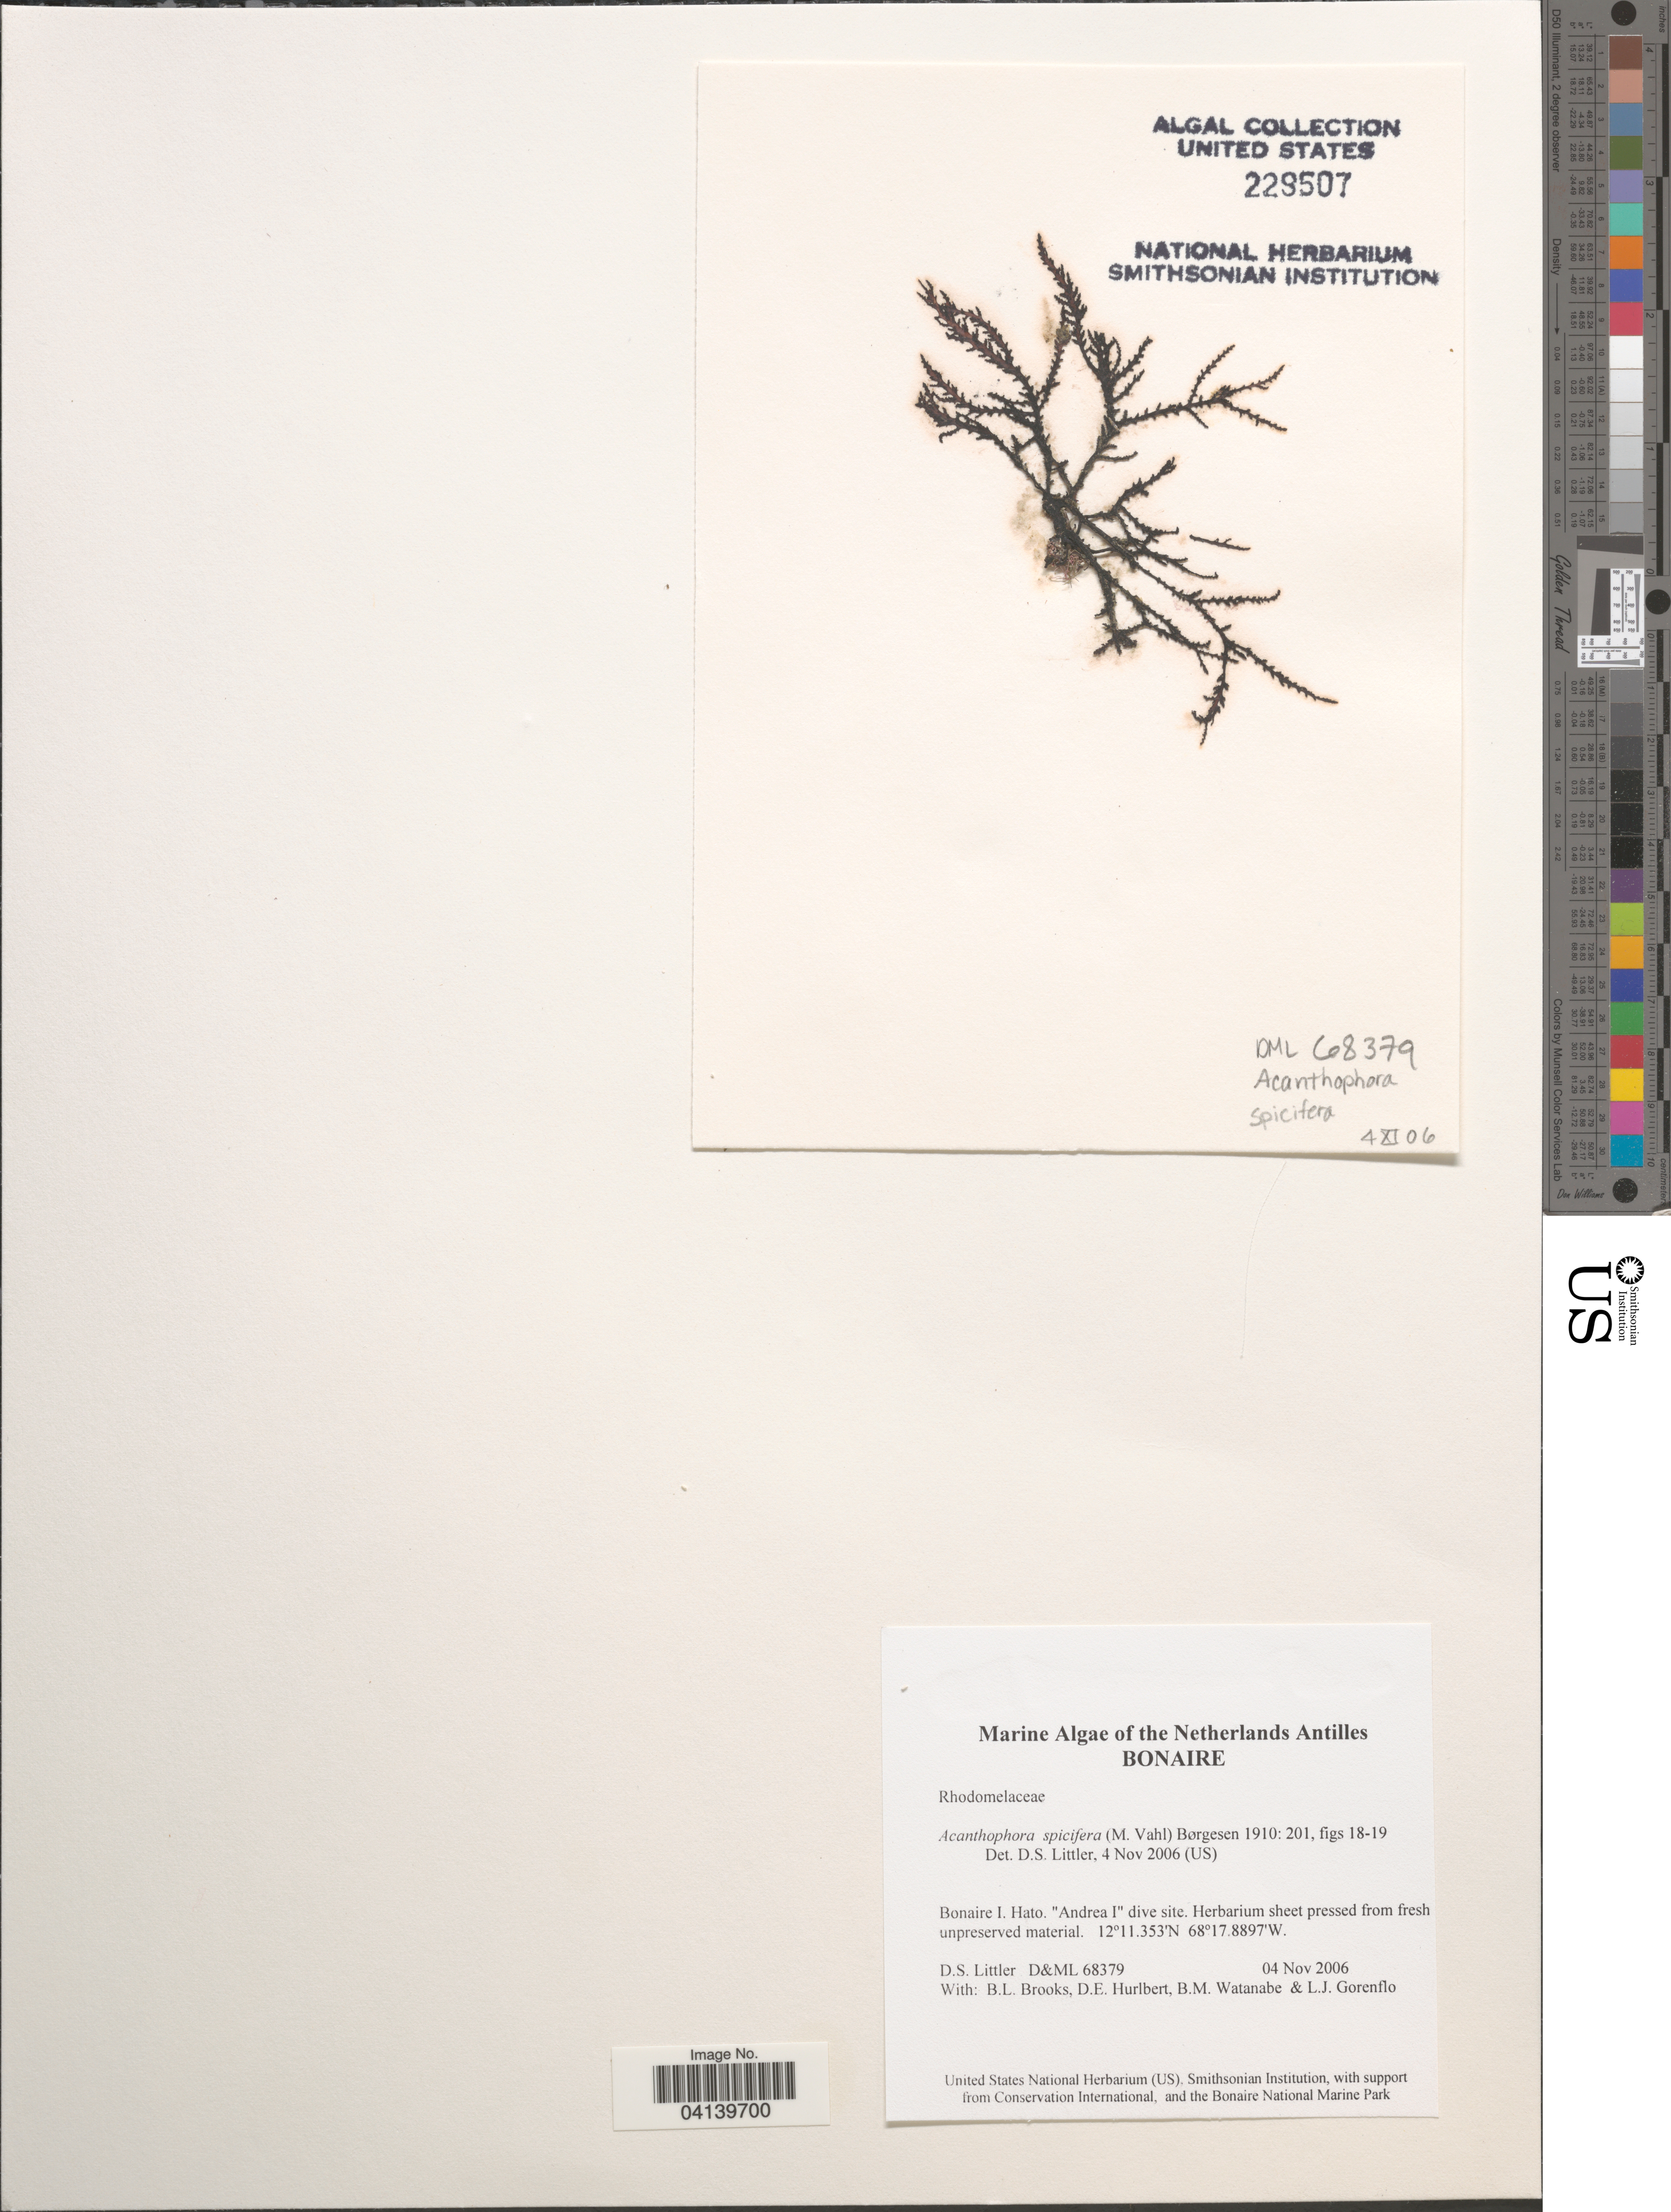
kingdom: Plantae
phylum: Rhodophyta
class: Florideophyceae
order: Ceramiales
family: Rhodomelaceae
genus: Acanthophora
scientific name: Acanthophora spicifera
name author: (Vahl) Børgesen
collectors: D. S. Littler, B. Brooks, D. Hurlbert, B. Watanabe & L. Gorenflo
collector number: D&ML 68379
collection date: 2006-11-04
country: Netherlands Antilles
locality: Bonaire. Bonaire I. Hato "Andrea I" dive site.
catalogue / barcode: US 229507